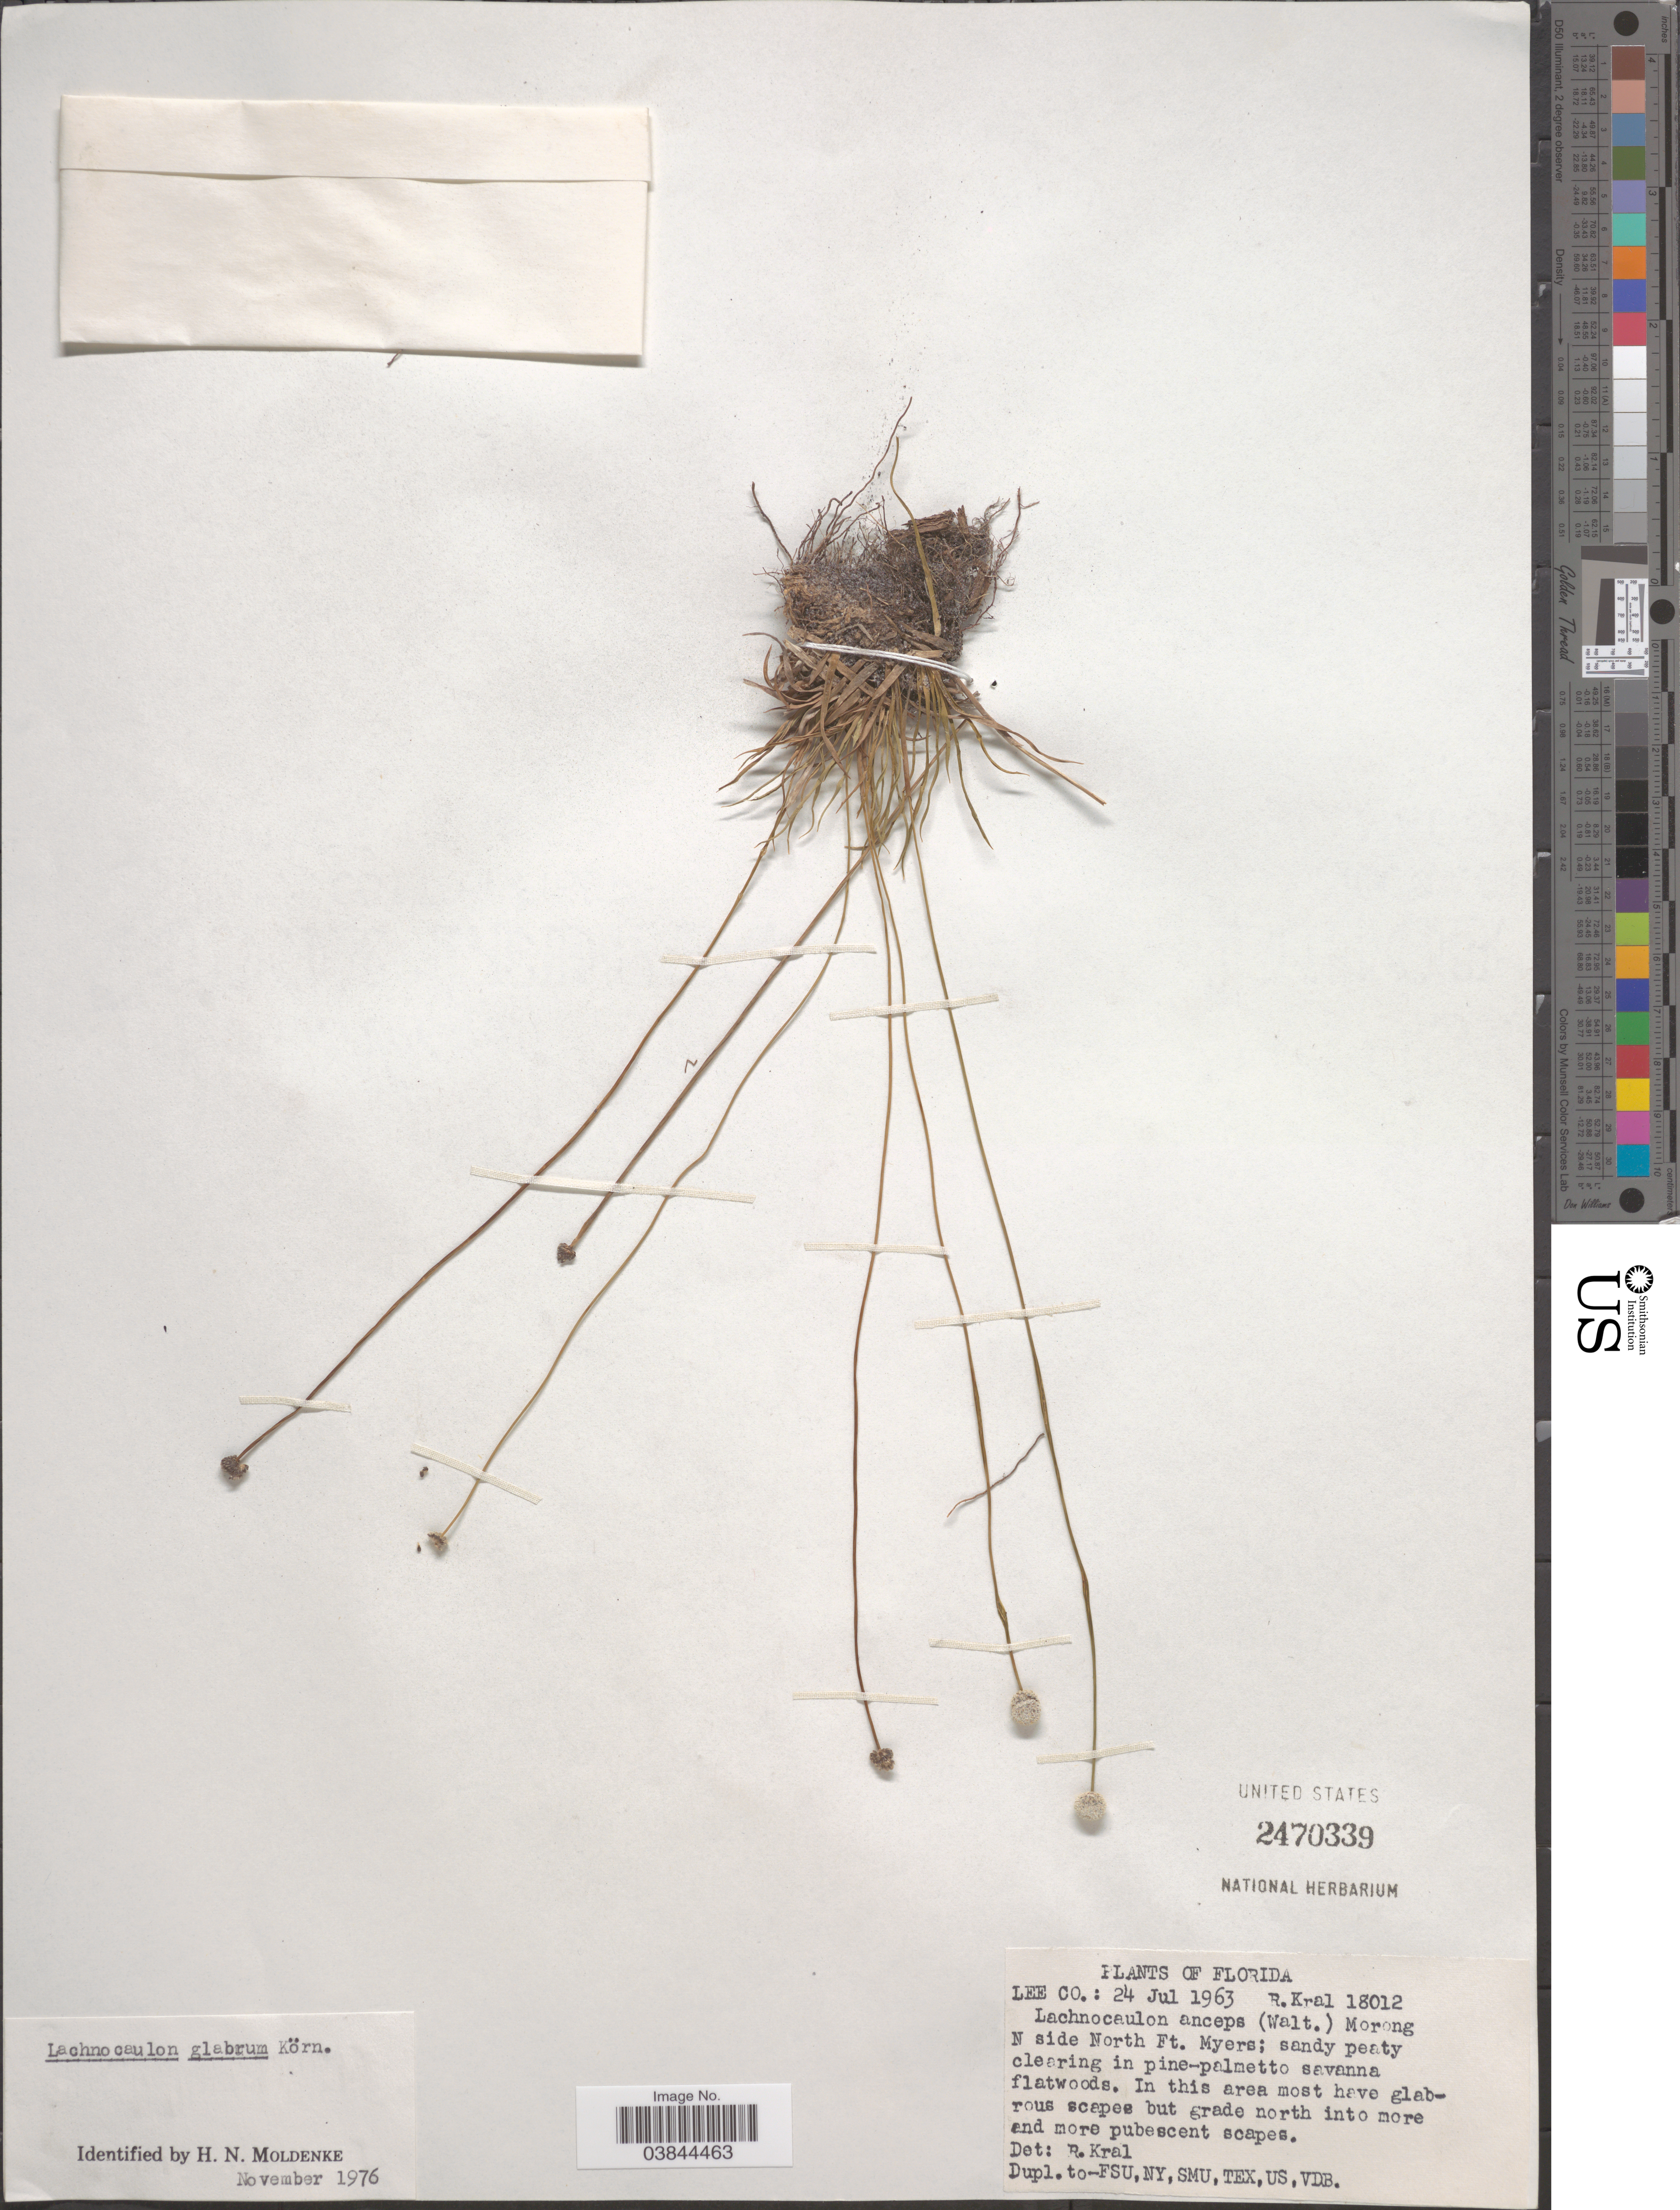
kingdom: Plantae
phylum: Tracheophyta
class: Liliopsida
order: Poales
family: Eriocaulaceae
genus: Lachnocaulon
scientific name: Lachnocaulon glabrum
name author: Körn.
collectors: R. Kral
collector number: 18012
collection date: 1963-07-24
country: United States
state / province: Florida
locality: Lee Co: N side North Ft Myers.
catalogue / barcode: US 2470339